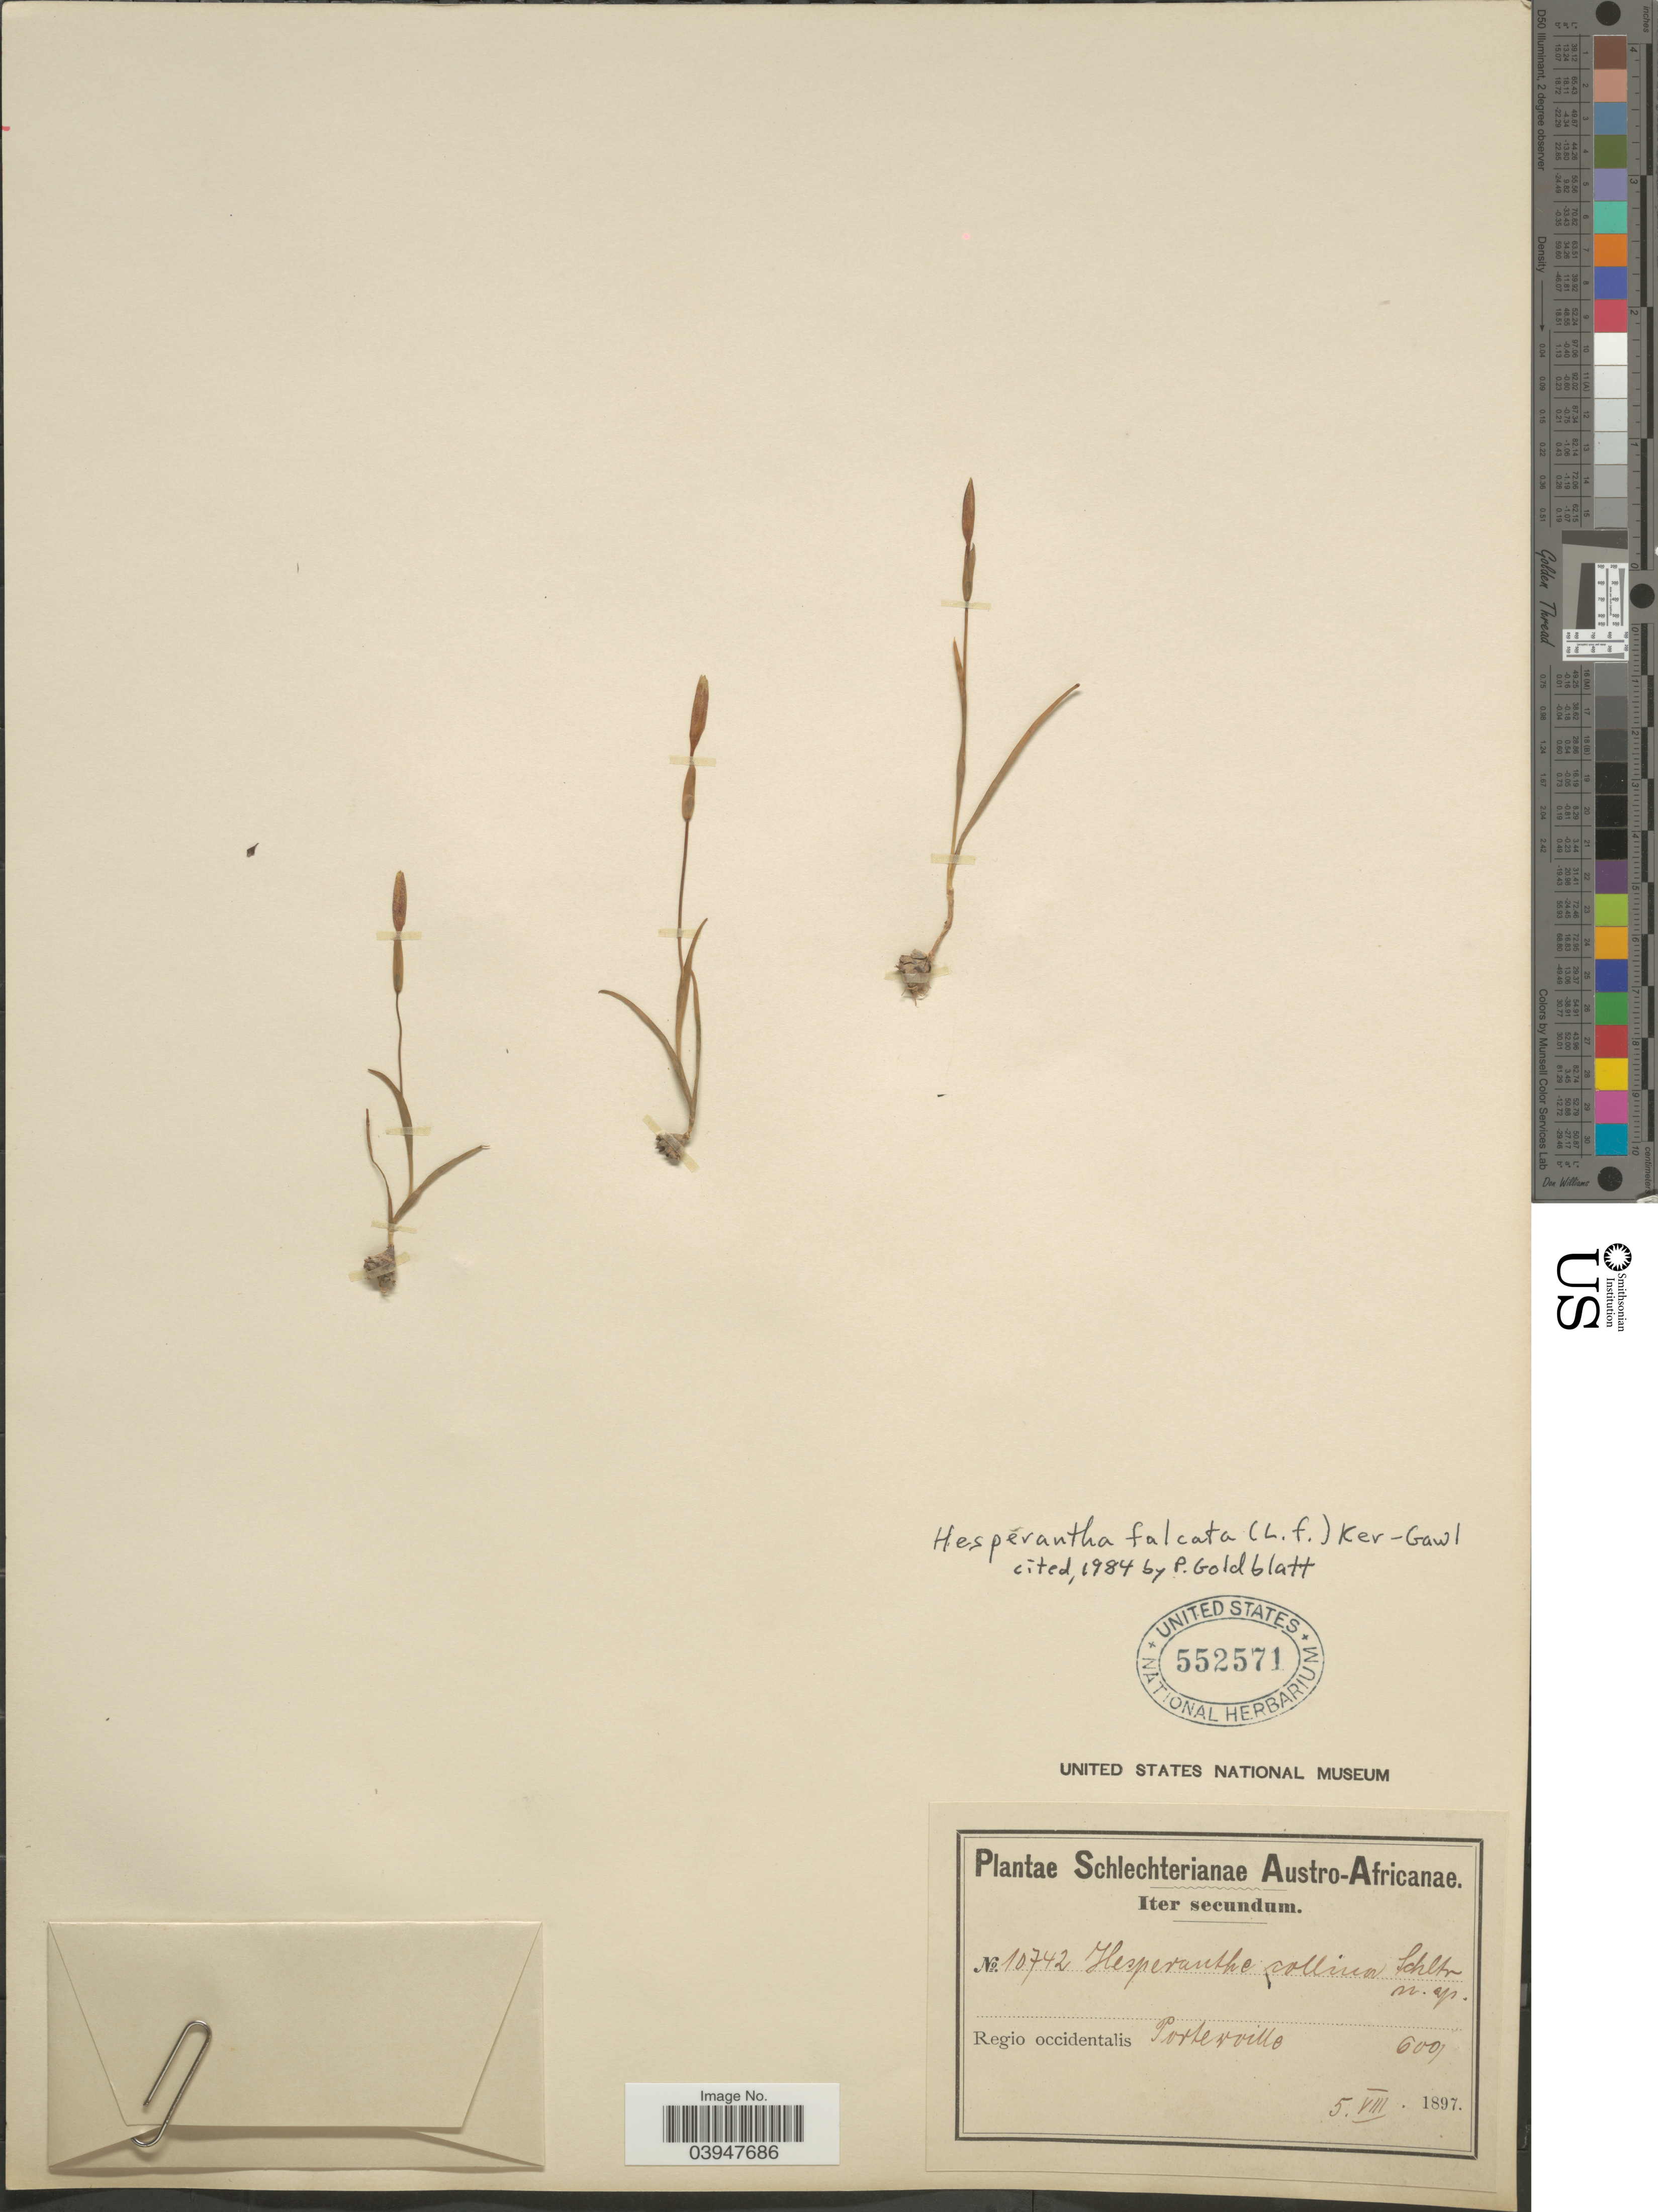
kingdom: Plantae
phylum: Tracheophyta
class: Liliopsida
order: Asparagales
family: Iridaceae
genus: Hesperantha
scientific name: Hesperantha falcata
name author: (L. f.) Ker Gawl.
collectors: Schlechter, --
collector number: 10742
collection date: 1897-08-05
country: South Africa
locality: Austro-Africanae. Regio occidentalis. Porterville.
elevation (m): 183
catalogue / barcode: US 552571